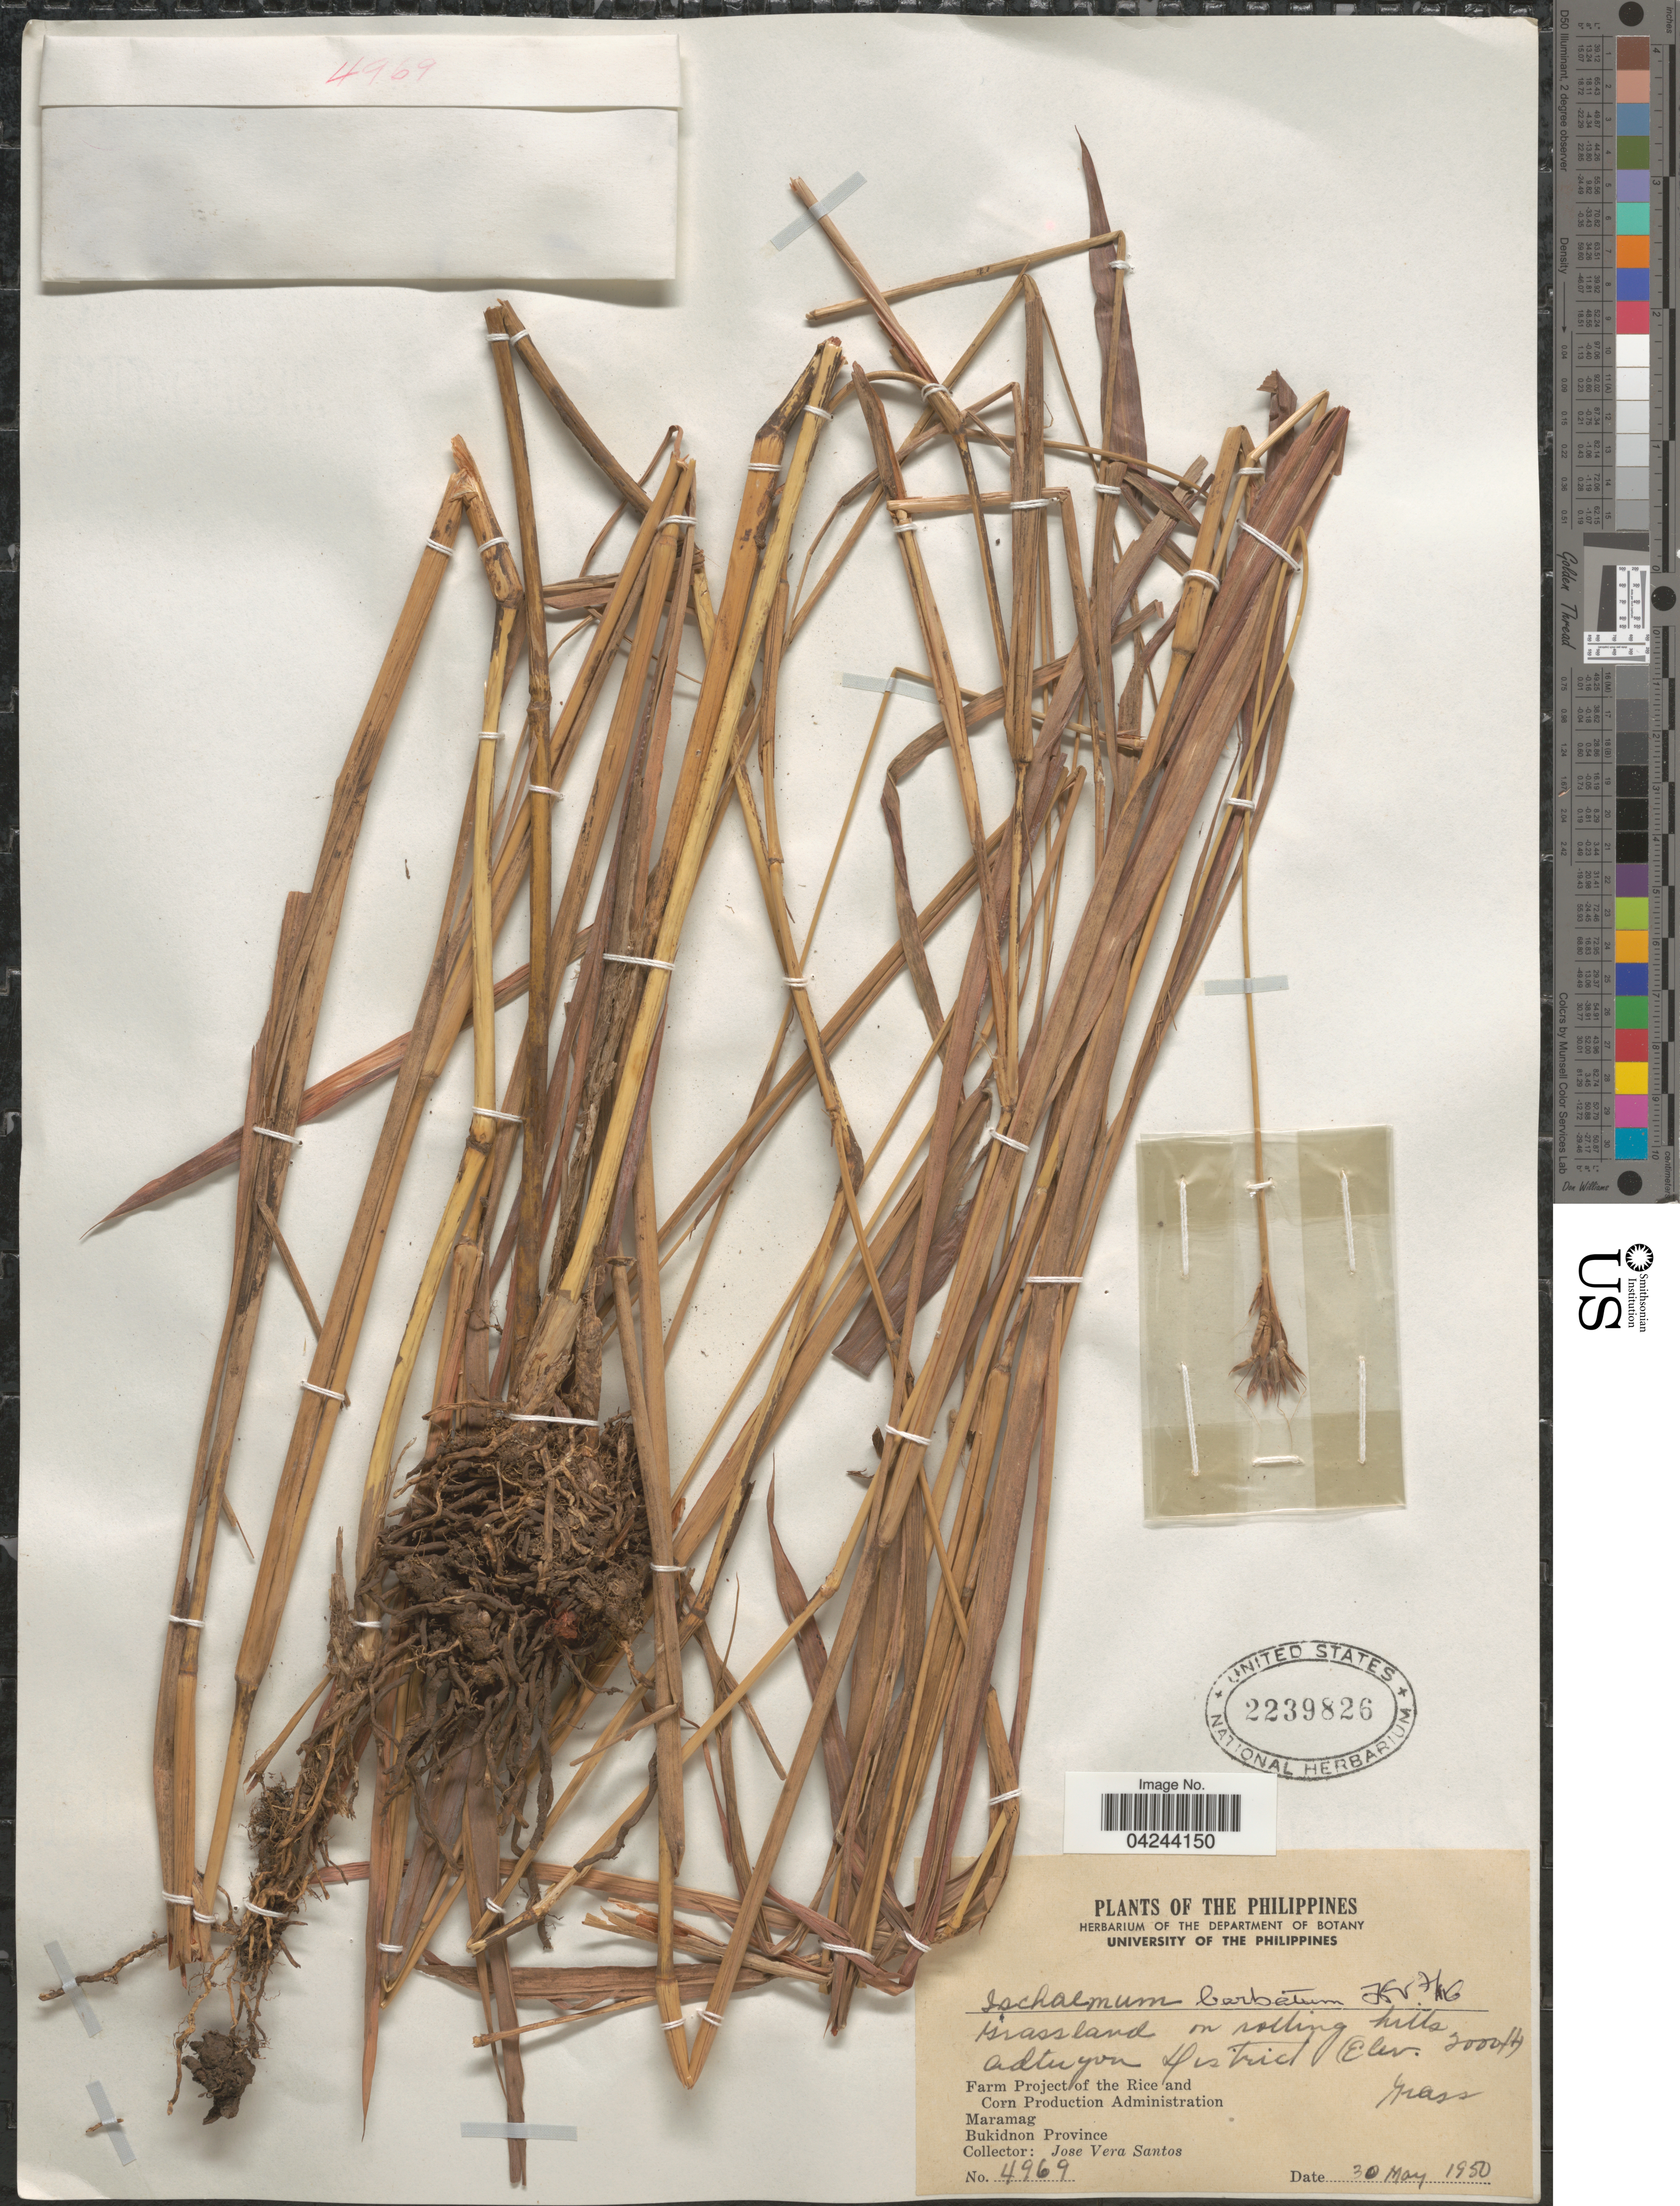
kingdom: Plantae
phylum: Tracheophyta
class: Liliopsida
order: Poales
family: Poaceae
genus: Ischaemum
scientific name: Ischaemum barbatum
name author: Blume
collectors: J. Vera Santos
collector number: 4969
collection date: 1950-05-30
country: Philippines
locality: Grassland on rolling hills Adtuyon District. Farm Project of the Rice and Corn Production Administration. Maramag. Bukidnon Province.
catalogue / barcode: US 2239826